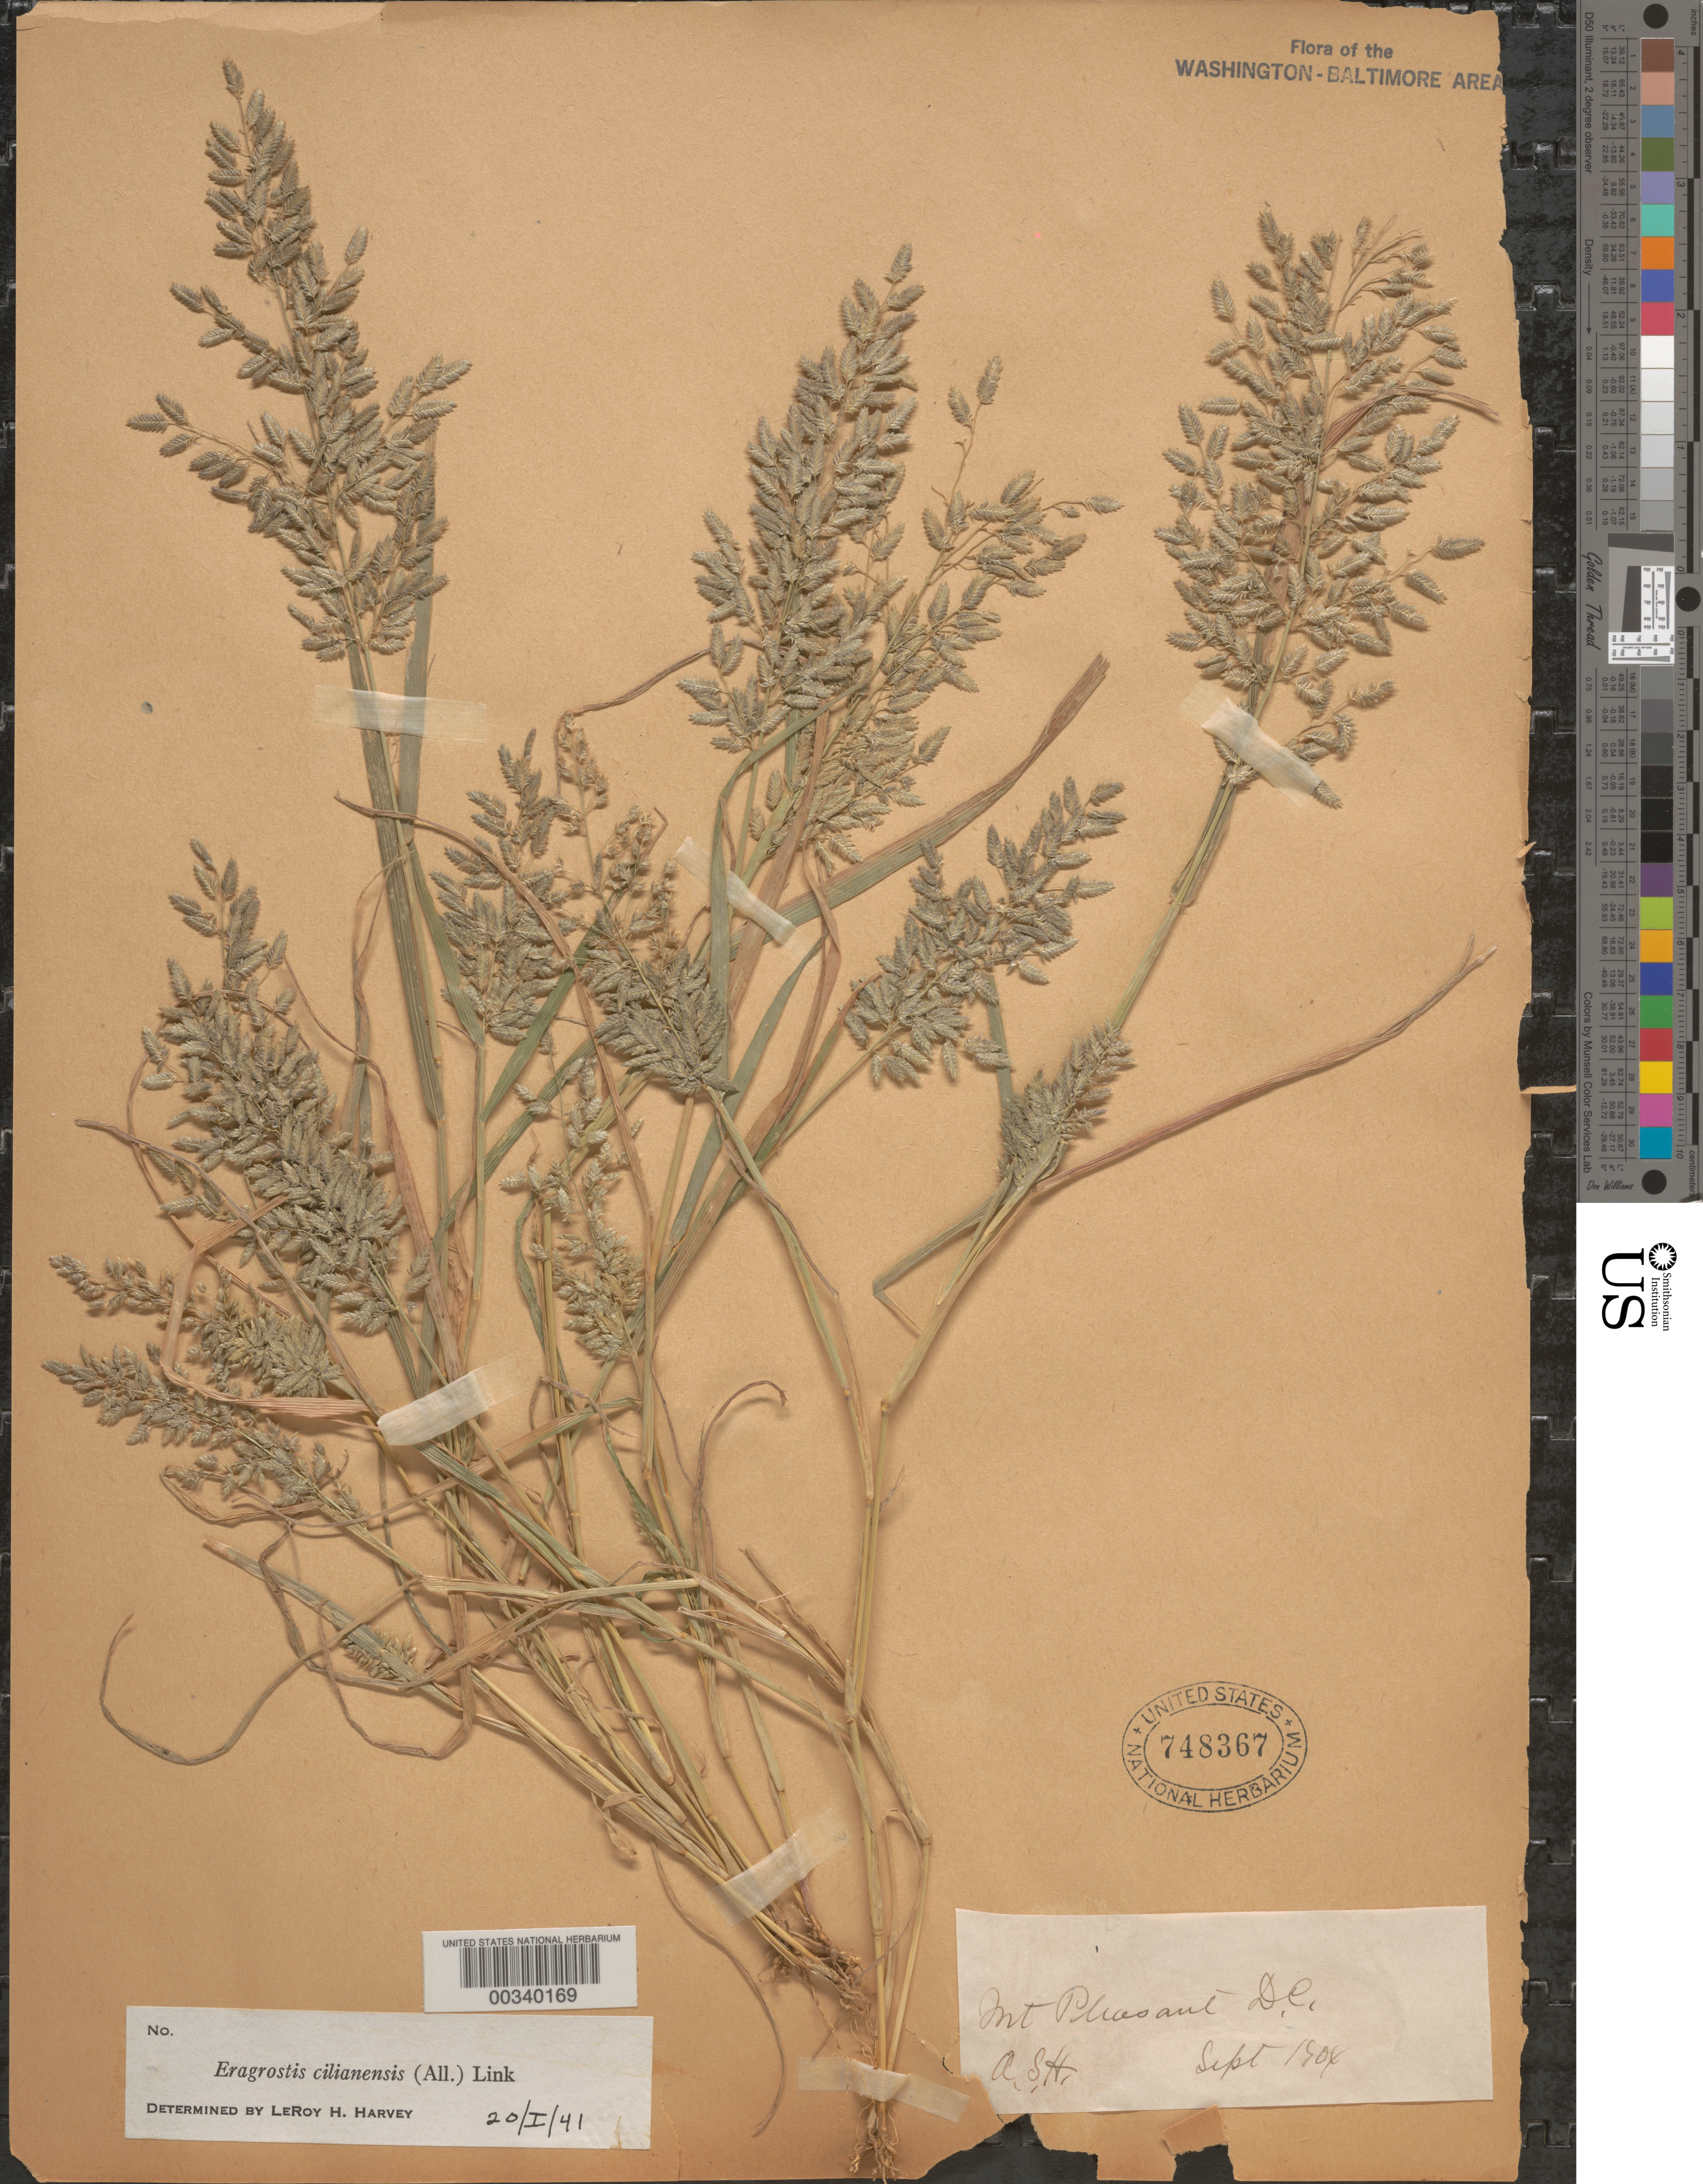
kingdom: Plantae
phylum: Tracheophyta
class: Liliopsida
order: Poales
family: Poaceae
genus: Eragrostis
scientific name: Eragrostis cilianensis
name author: (Bellardi) Vignolo ex Janch.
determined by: Harvey, L. H.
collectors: A. S. Hitchcock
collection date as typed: Sep 1904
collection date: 1904-09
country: United States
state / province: District of Columbia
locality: Mount Pleasant Rock Creek Park and Vicinity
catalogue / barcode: US 748367